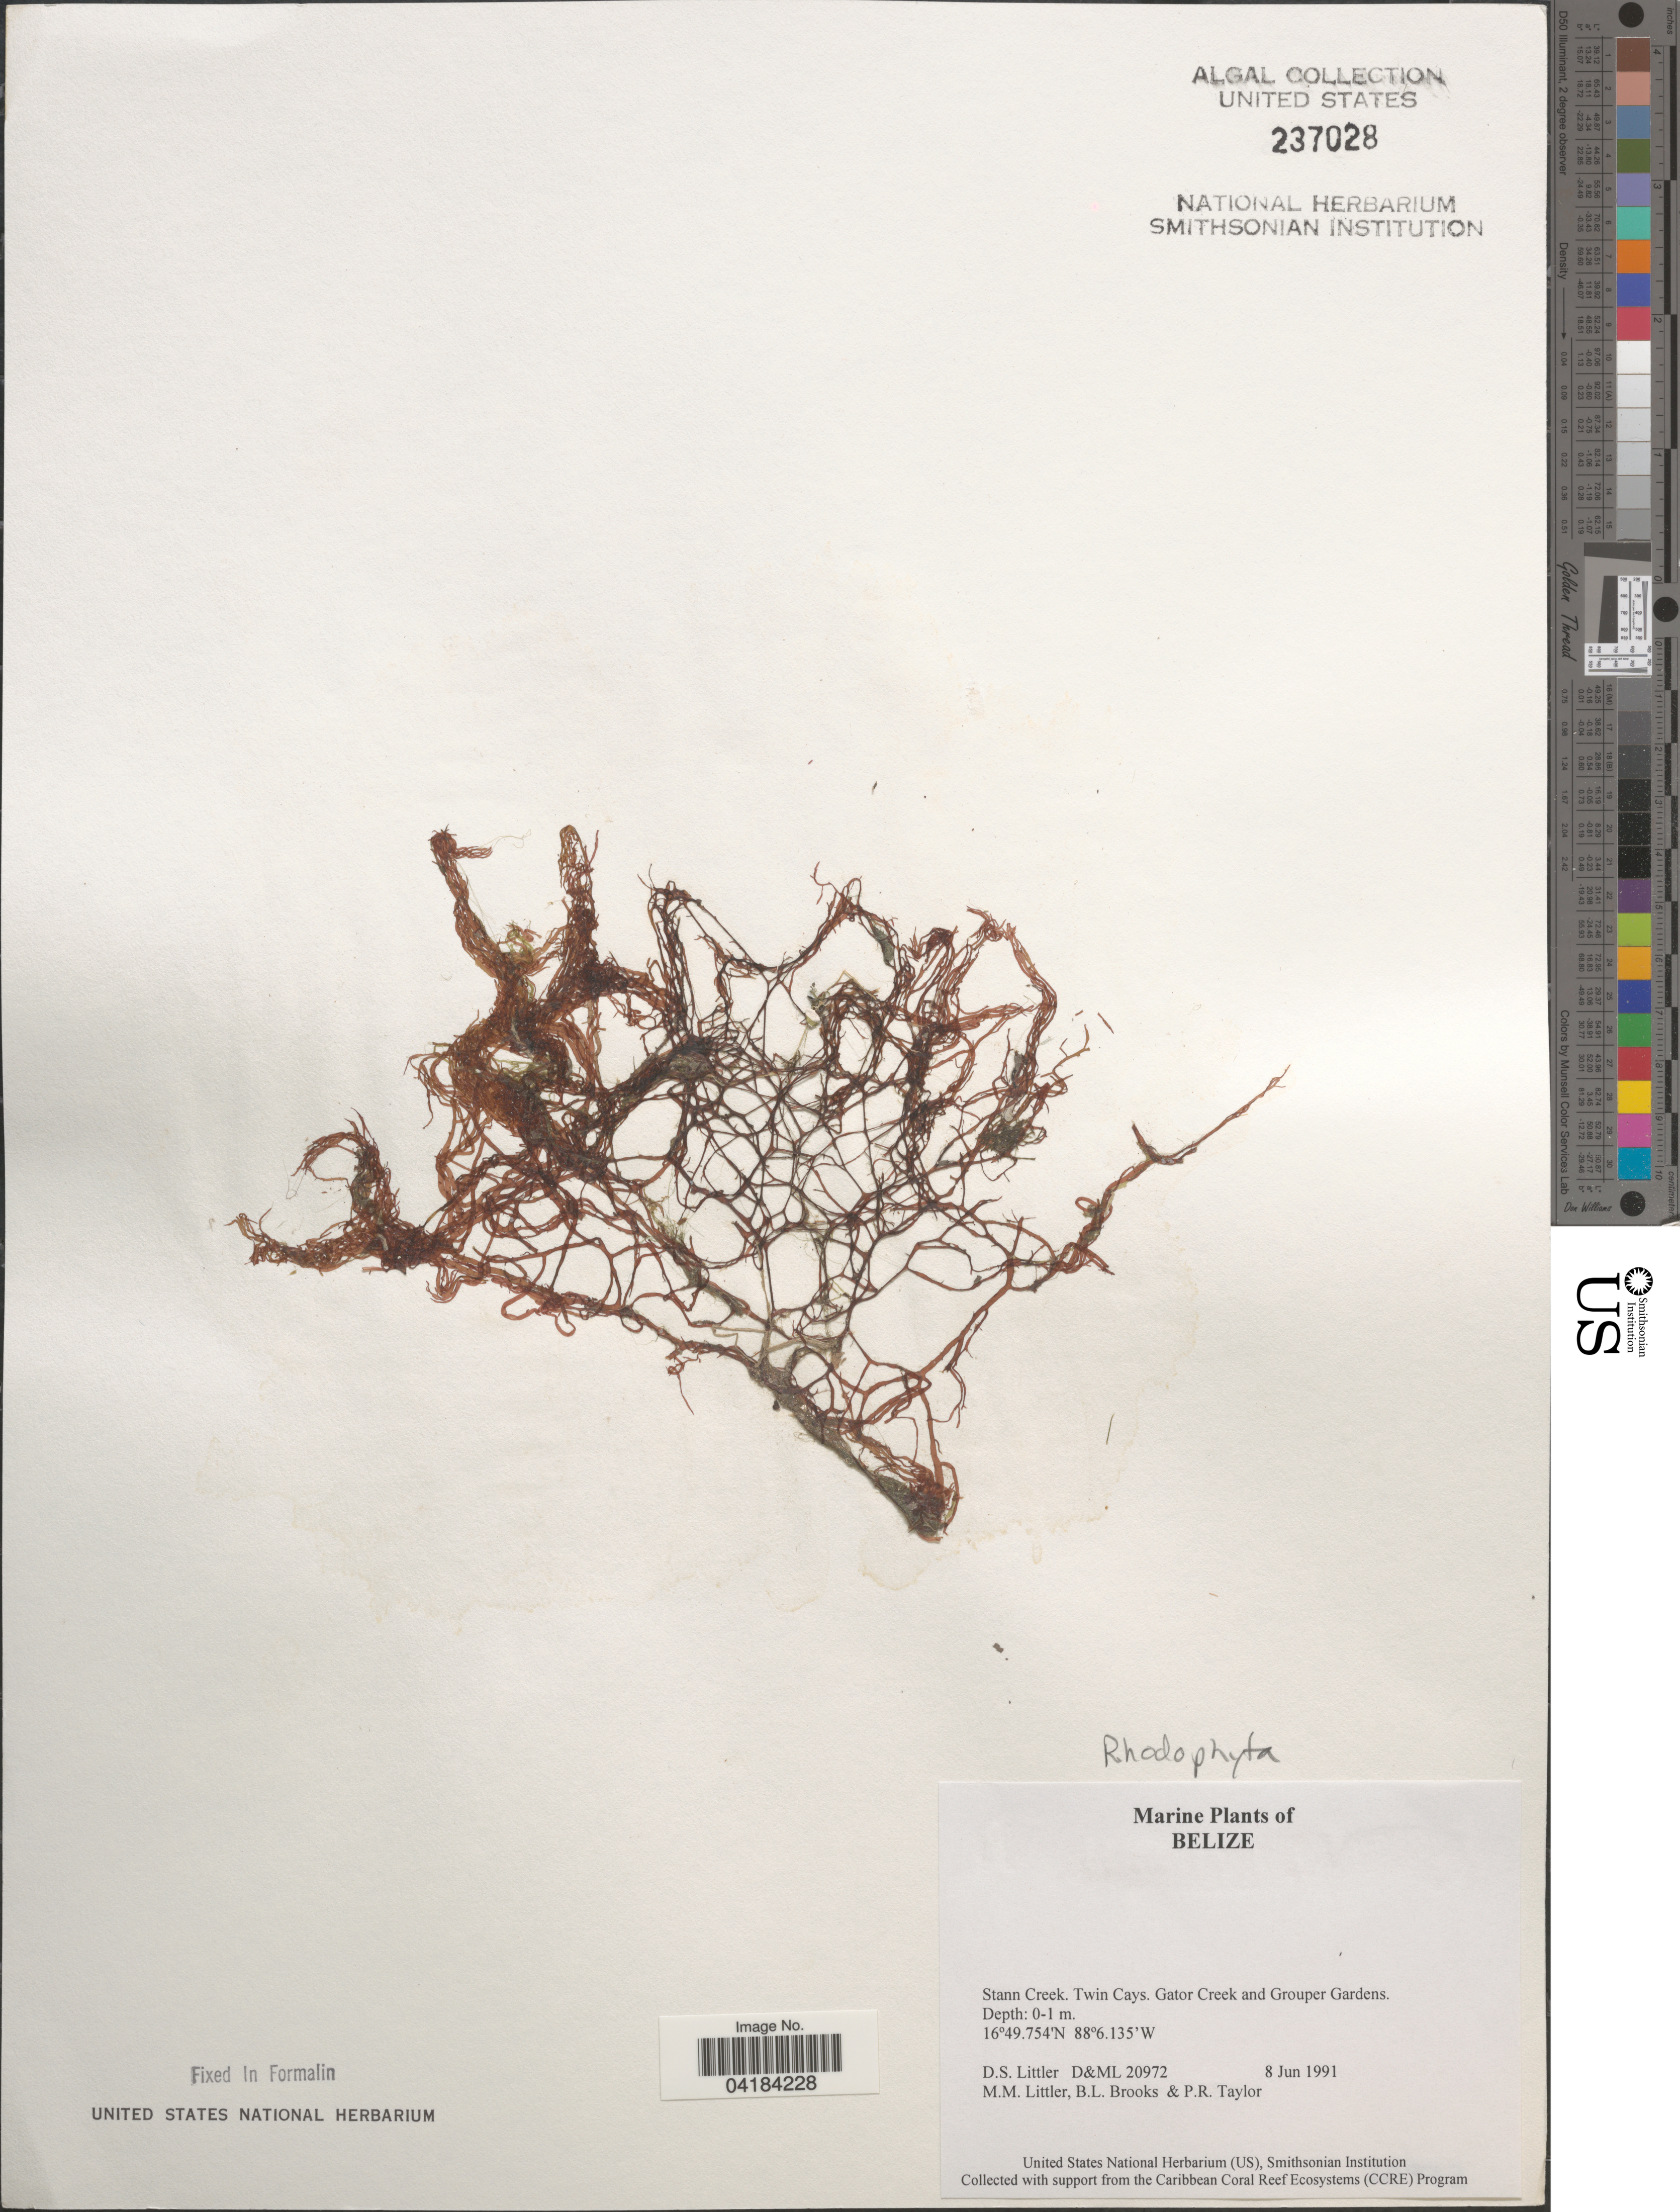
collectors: D. S. Littler, B. Brooks & P. R. Taylor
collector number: D&ML20972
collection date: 1991-06-08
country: Belize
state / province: Stann Creek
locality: Twin Cays. Gator Creek and Grouper Gardens.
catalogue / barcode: US 237028